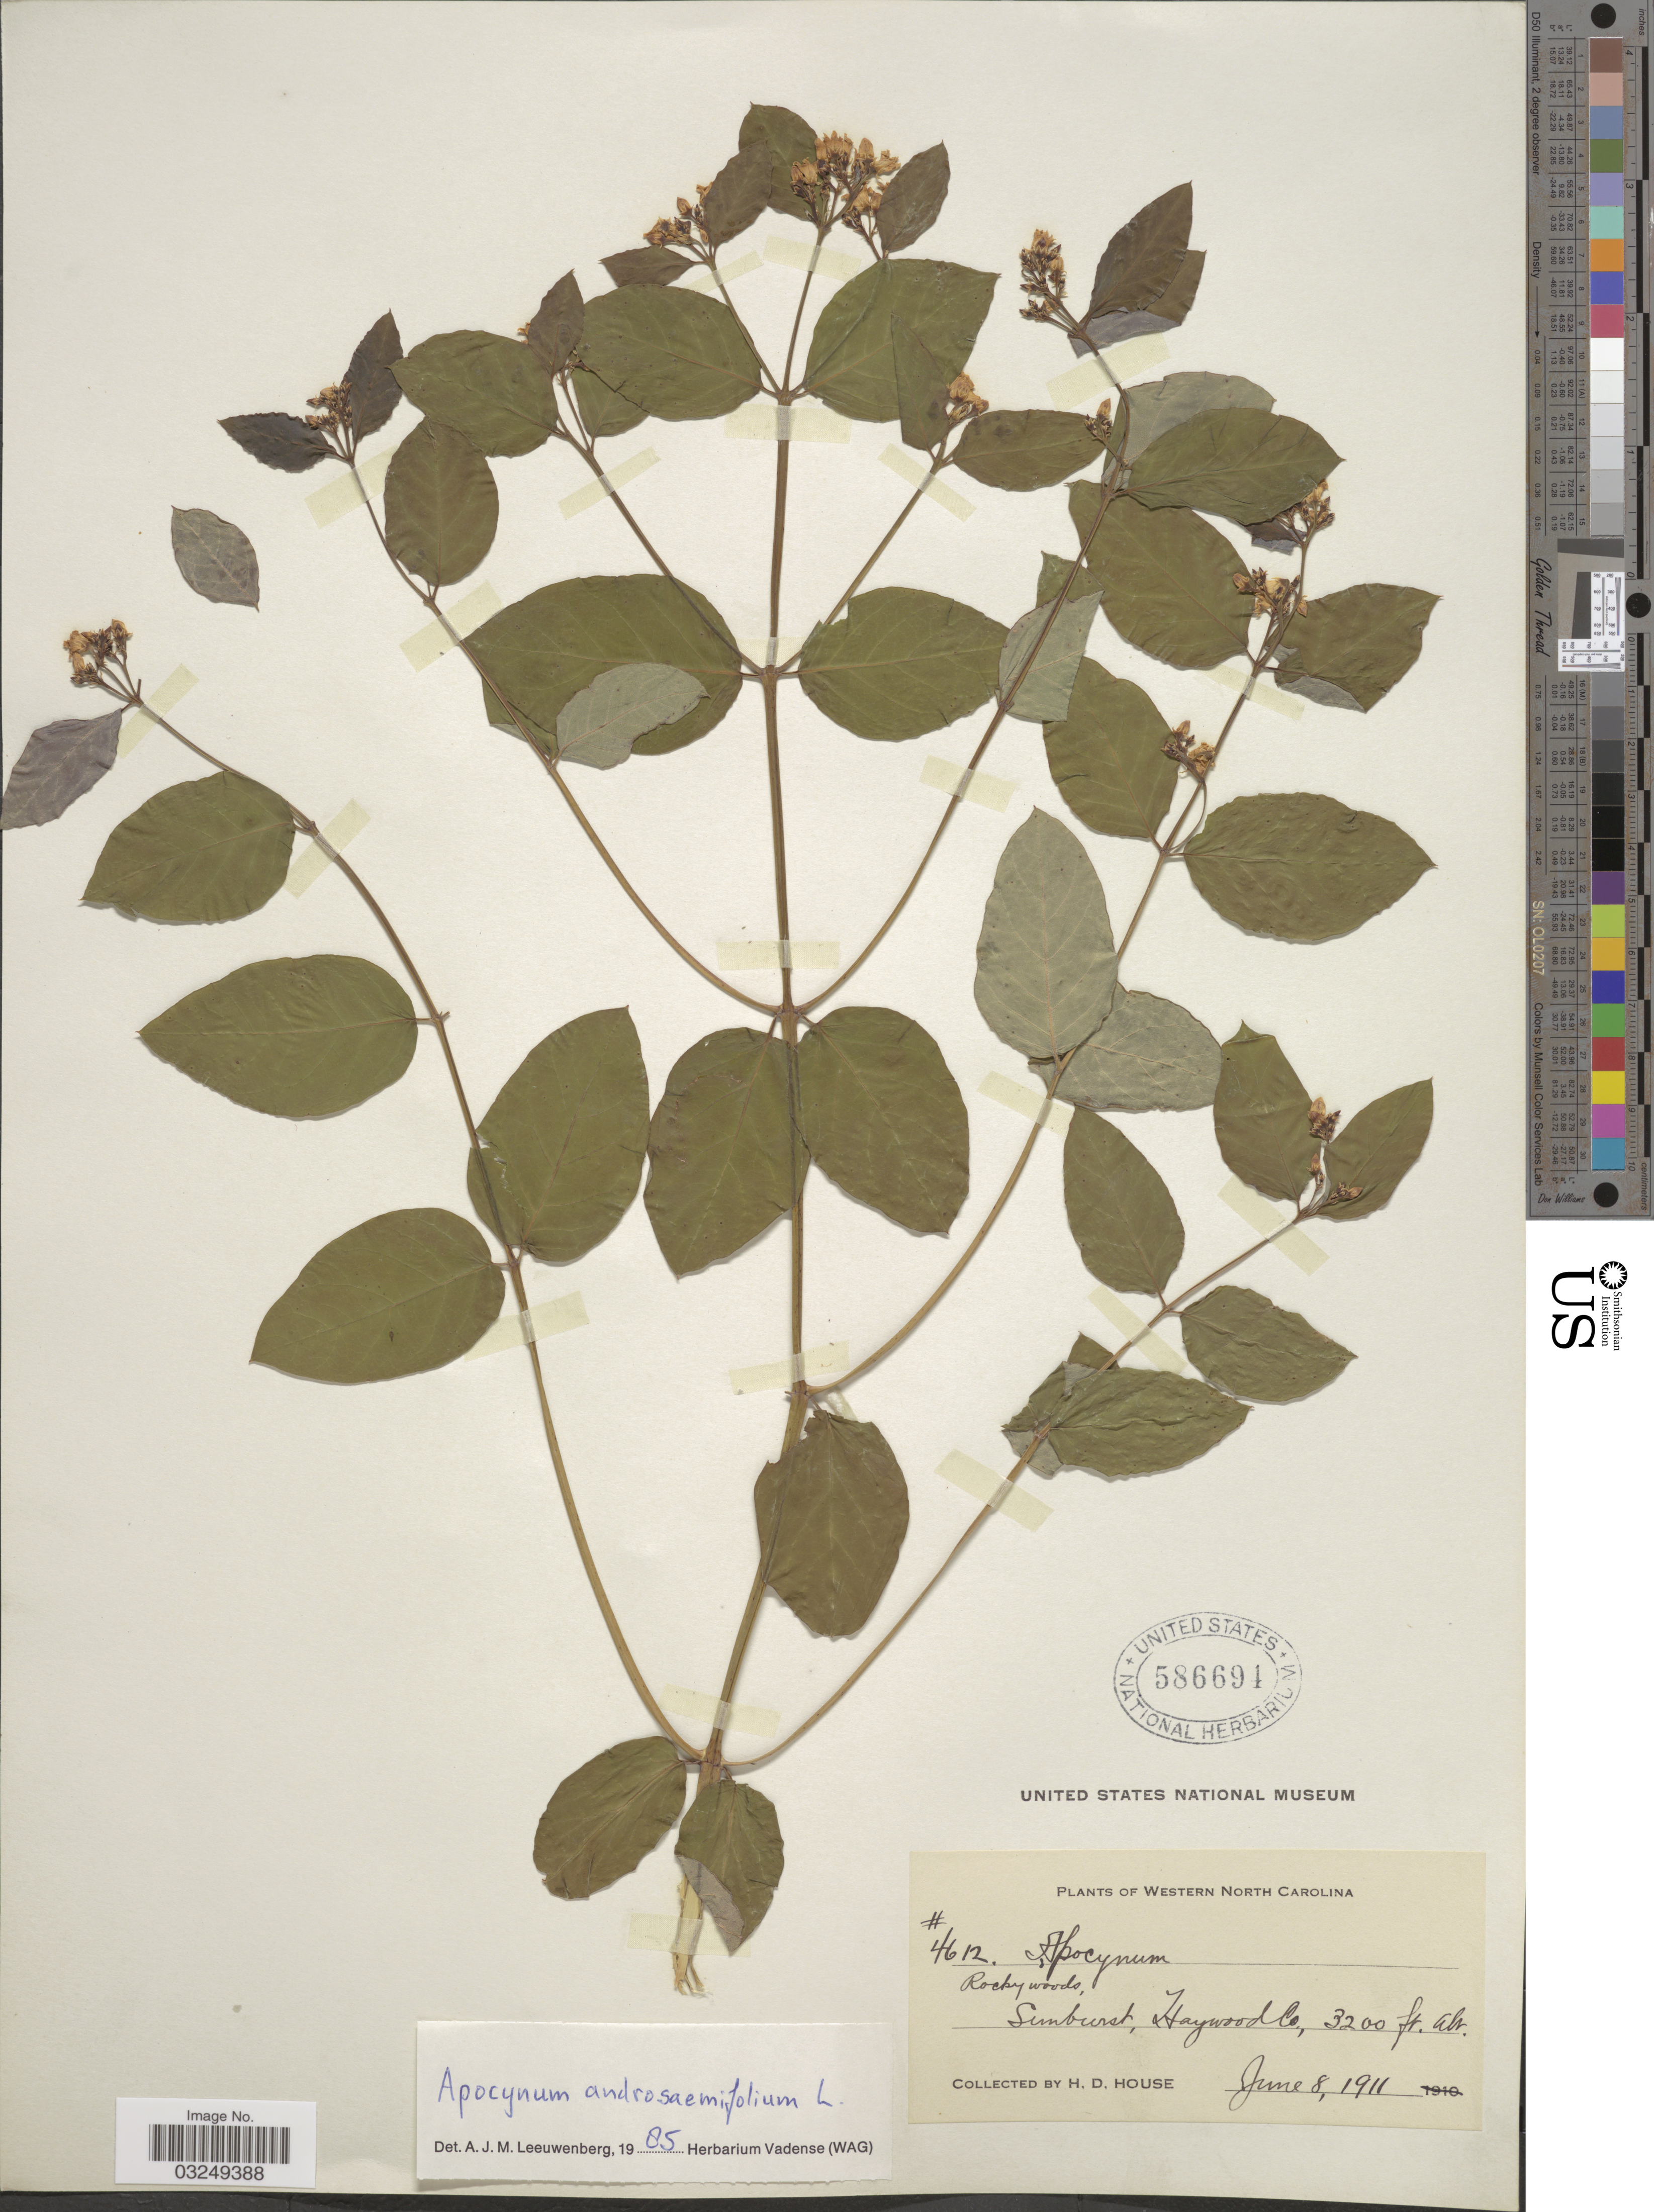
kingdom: Plantae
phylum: Tracheophyta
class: Magnoliopsida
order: Gentianales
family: Apocynaceae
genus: Apocynum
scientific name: Apocynum androsaemifolium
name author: L.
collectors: H. D. House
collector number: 4612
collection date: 1911-06-08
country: United States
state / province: North Carolina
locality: Western North Carolina. Rocky woods, Sunburst, Haywood Co.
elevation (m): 975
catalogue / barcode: US 586694